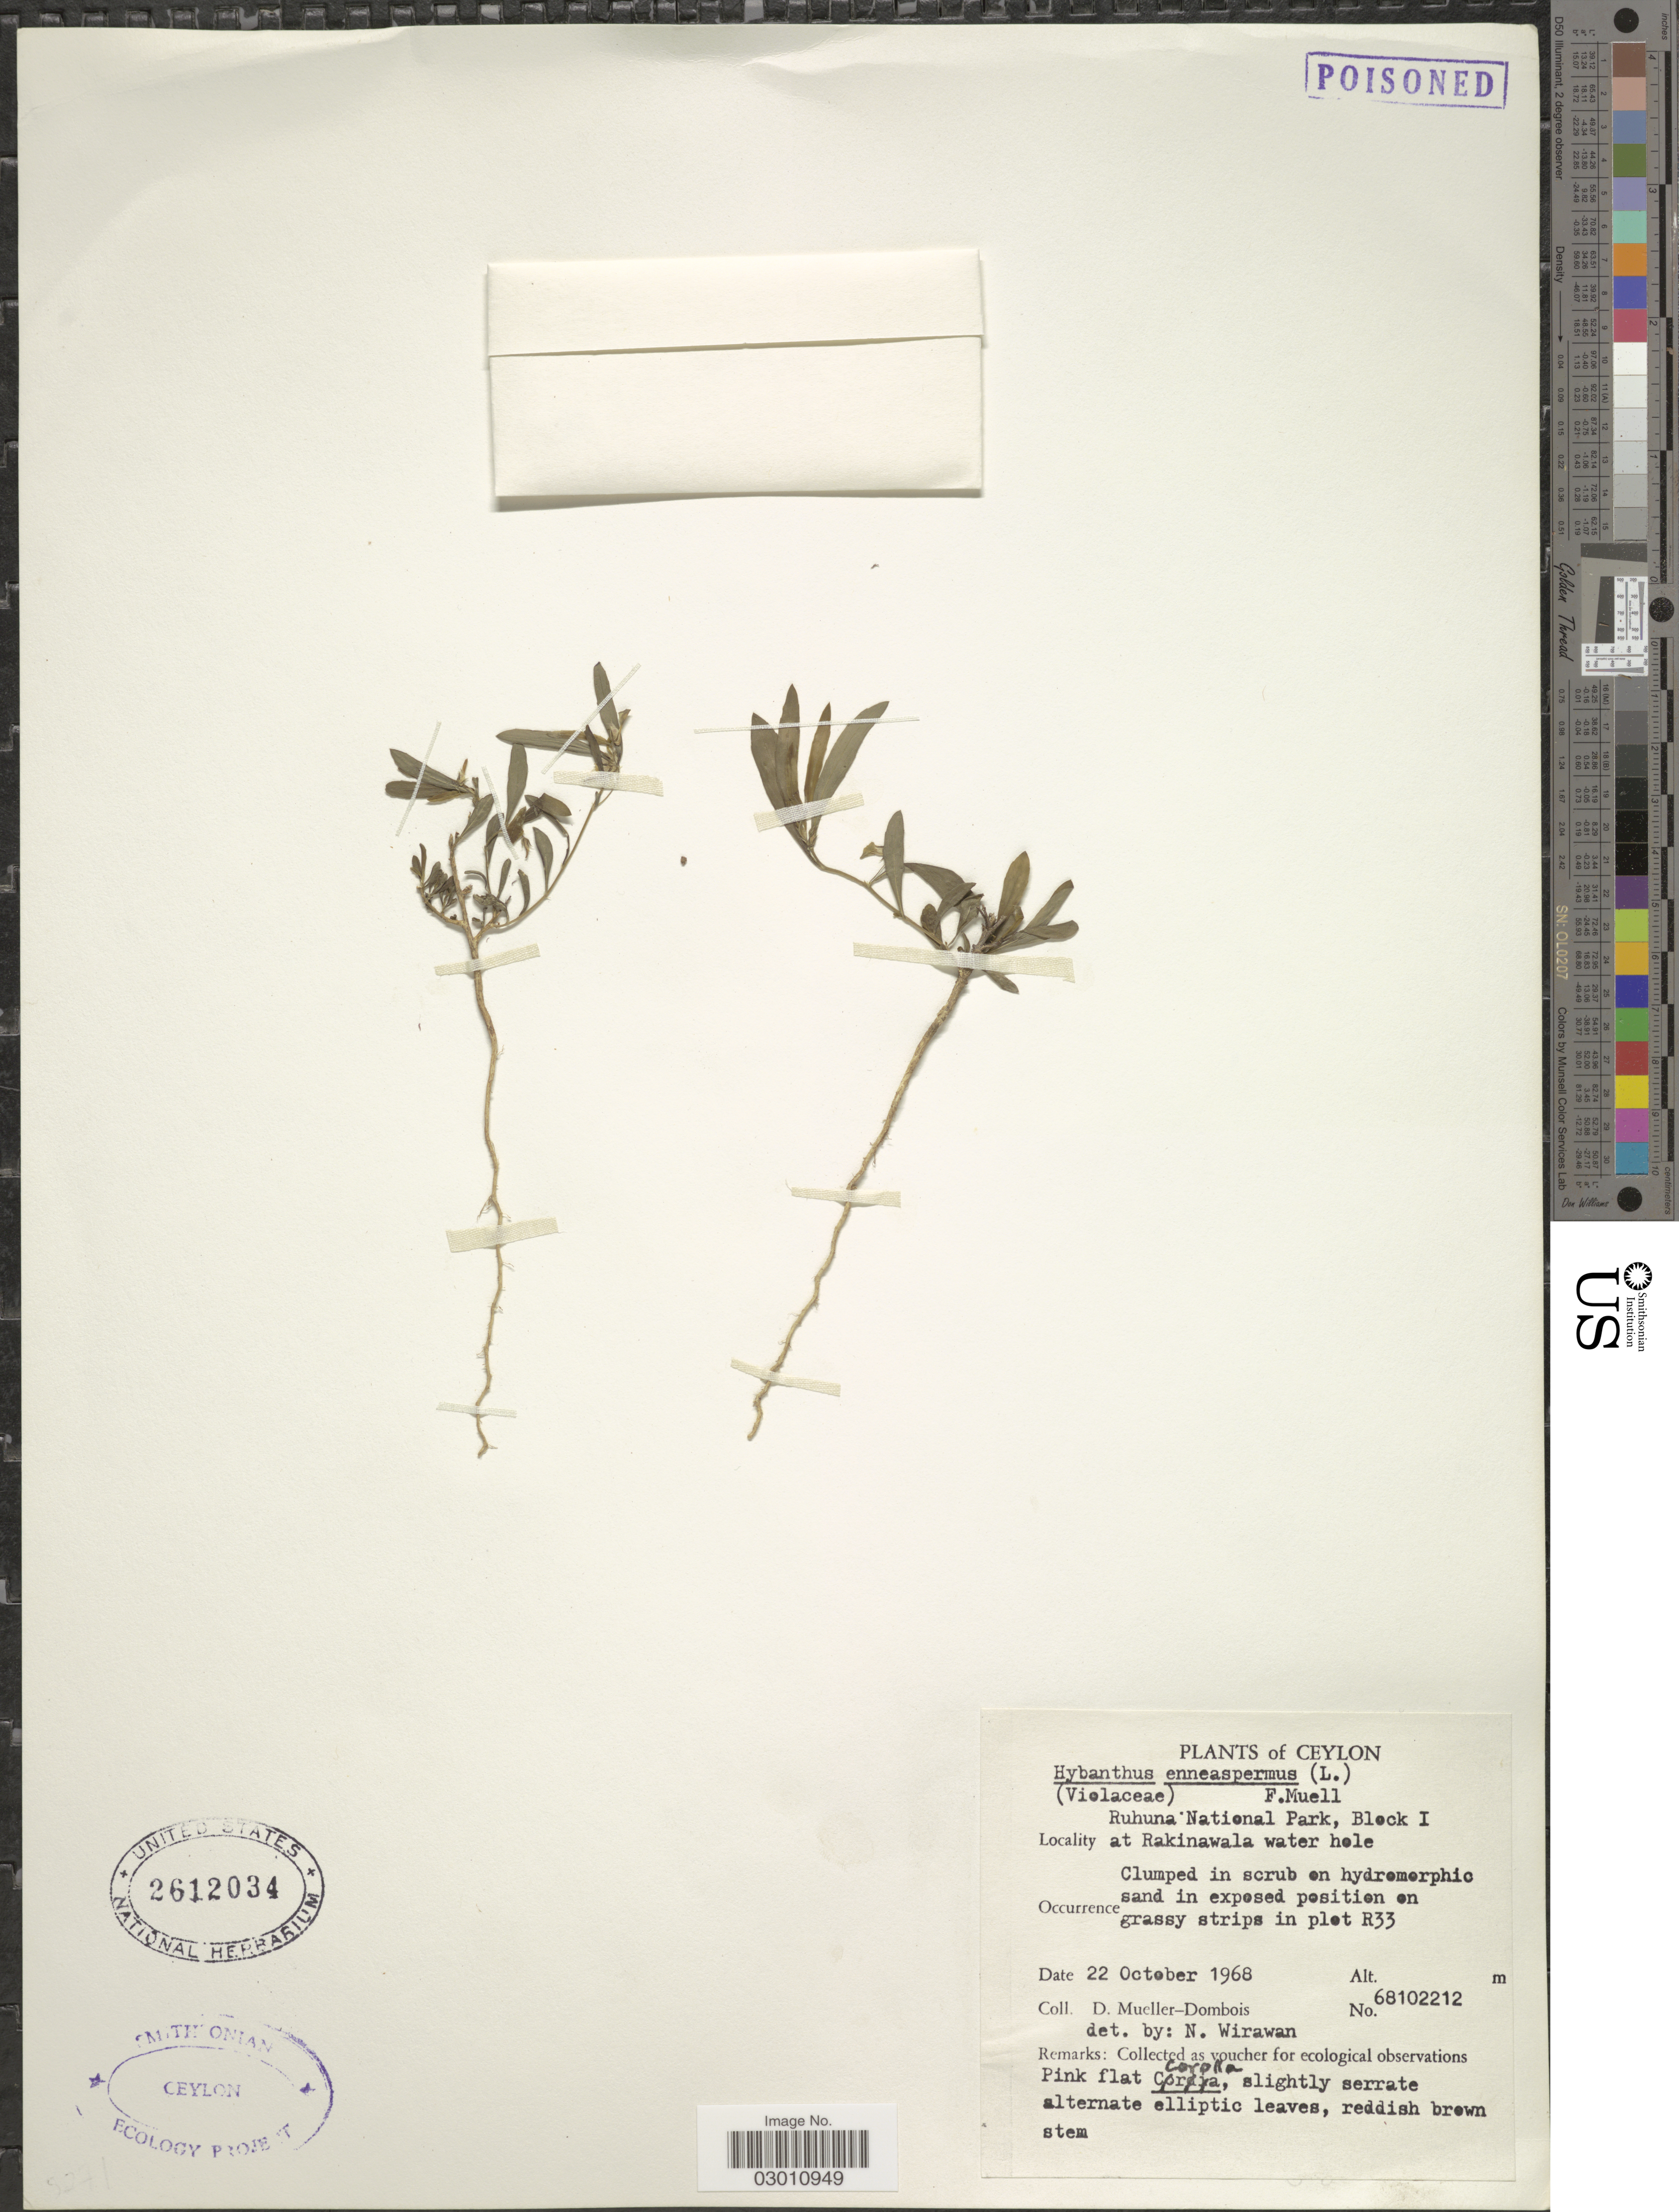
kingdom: Plantae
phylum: Tracheophyta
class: Magnoliopsida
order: Malpighiales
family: Violaceae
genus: Pigea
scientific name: Pigea enneasperma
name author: (L.) P.I. Forst.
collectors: D. Mueller-Dombois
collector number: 68102212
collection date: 1968-10-22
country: Sri Lanka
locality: Ceylon. Ruhuna National Park, Block I at Rakinawala water hole. In exposed position en grassy strips in plot R33.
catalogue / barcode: US 2612034